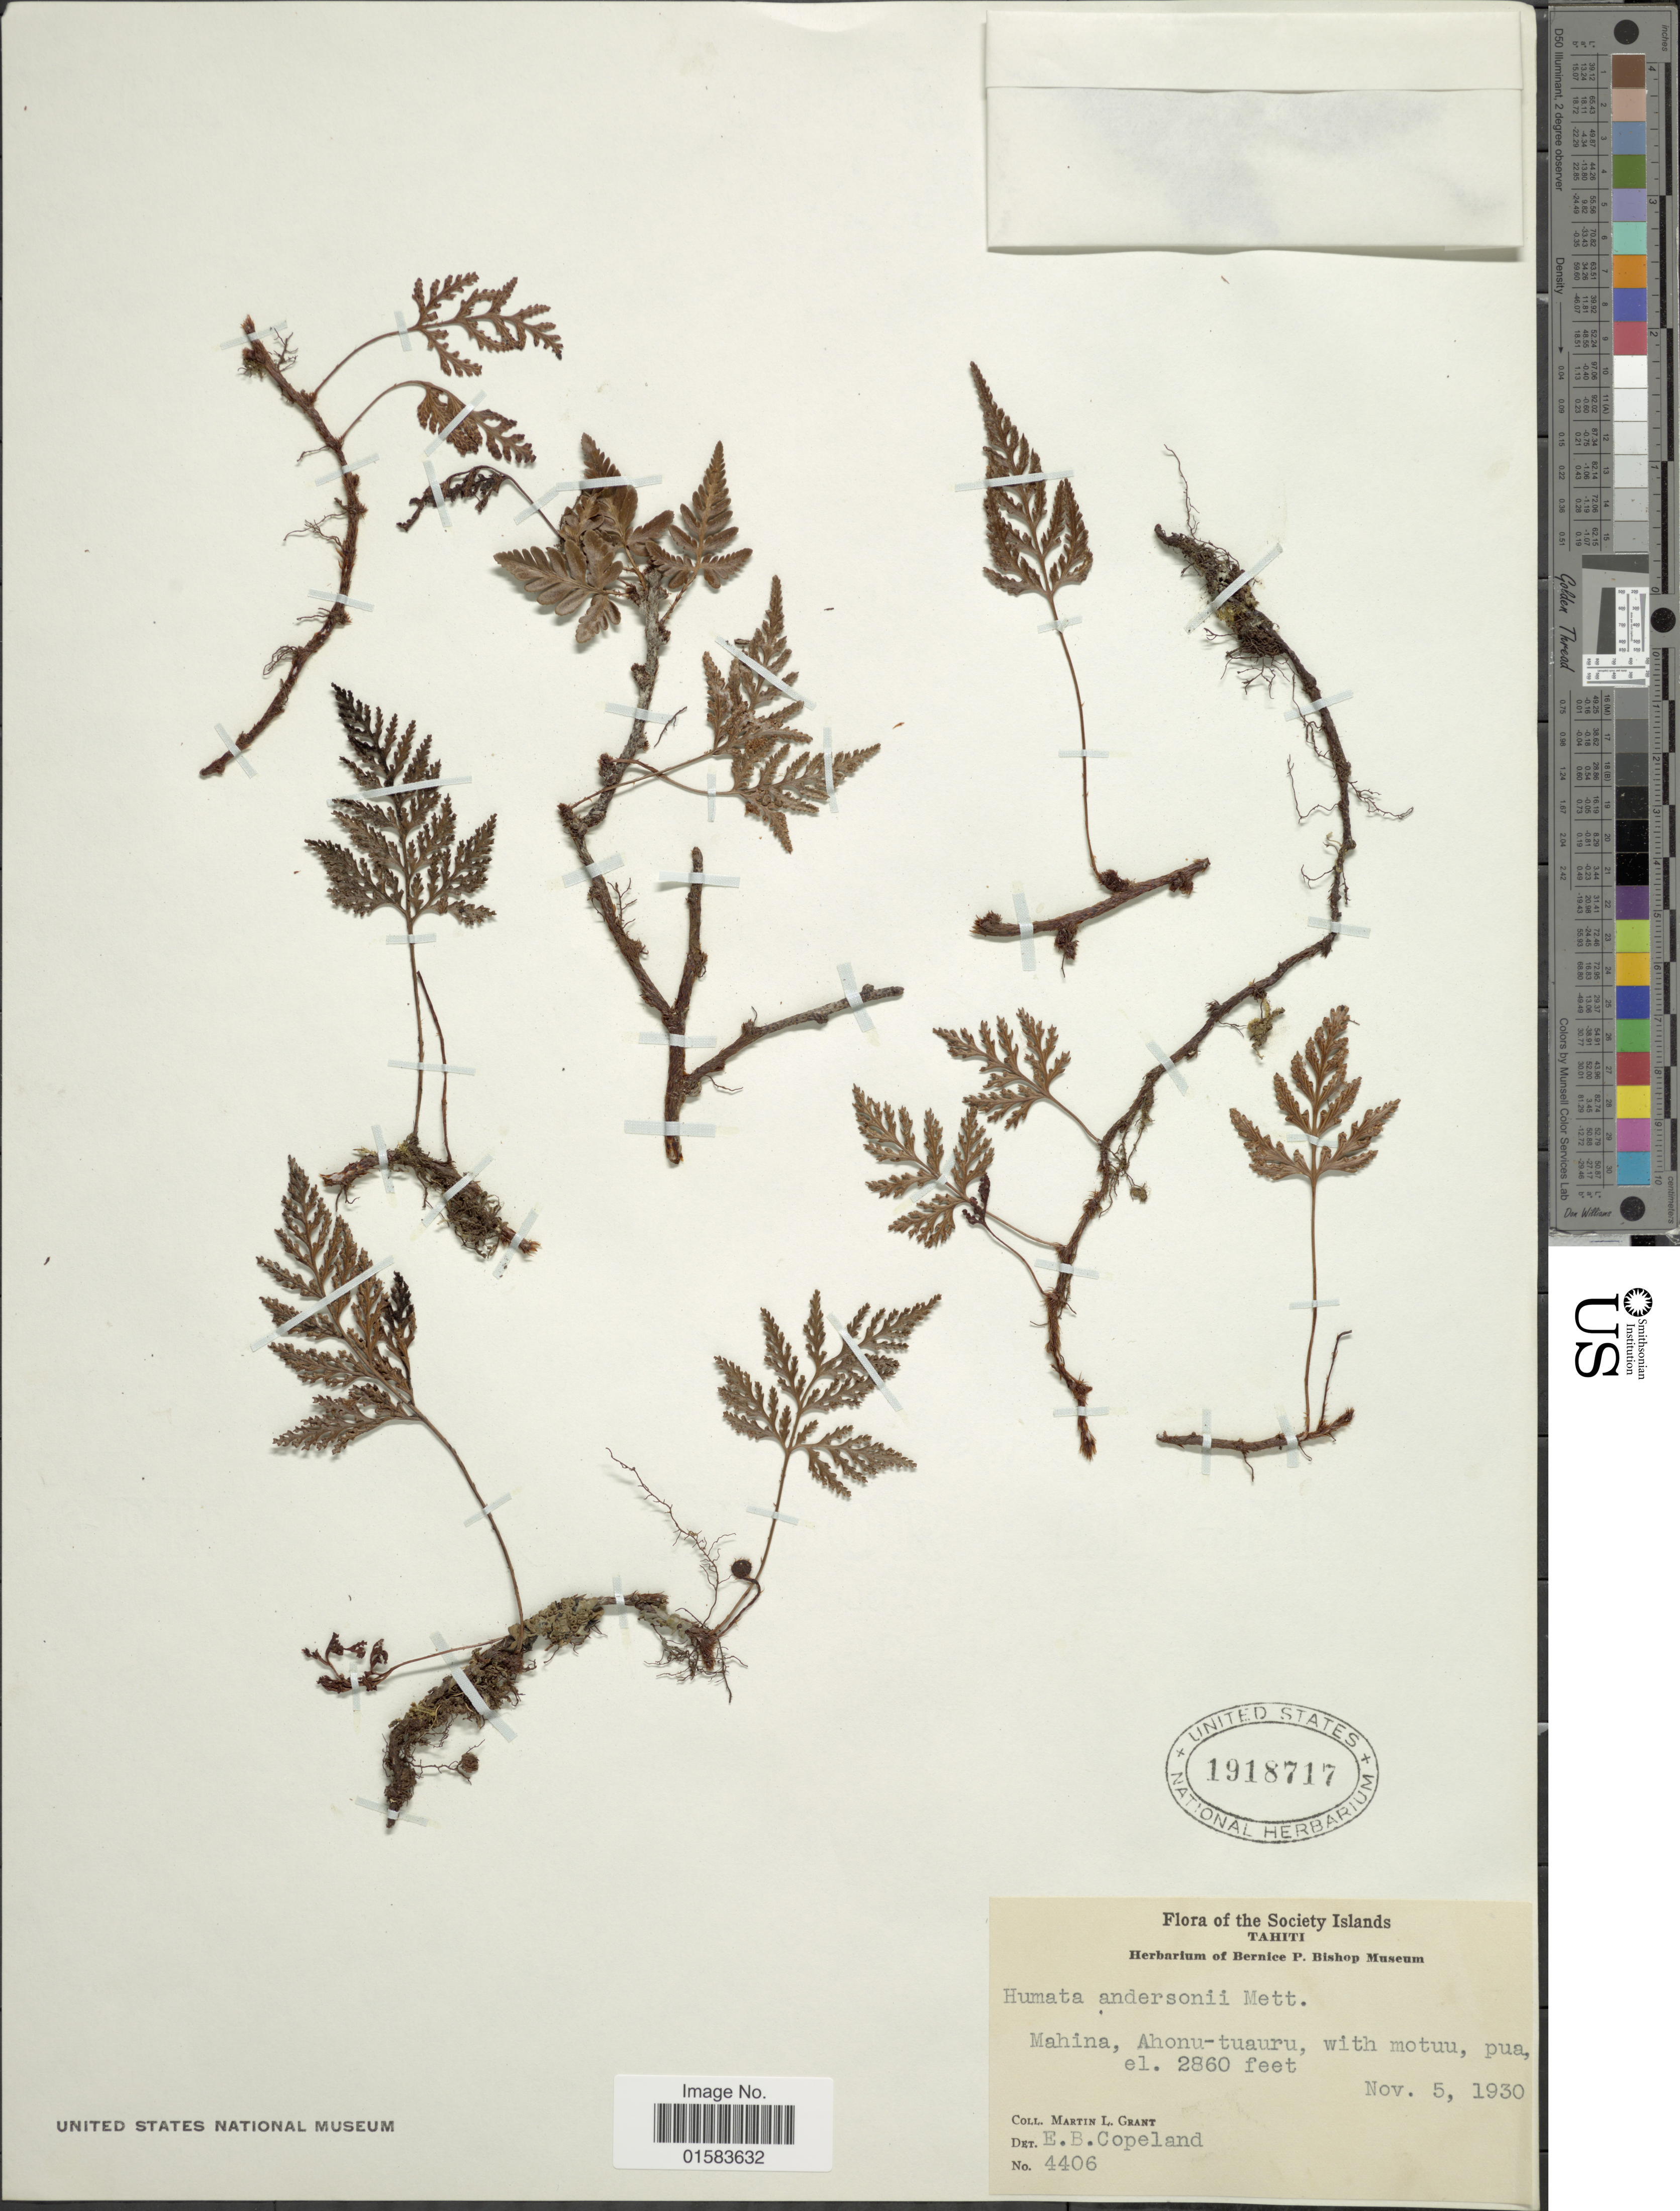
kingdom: Plantae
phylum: Tracheophyta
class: Polypodiopsida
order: Polypodiales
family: Davalliaceae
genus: Davallia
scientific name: Davallia repens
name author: (L. f.) Kuhn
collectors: M. L. Grant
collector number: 4406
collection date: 1930-11-05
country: French Polynesia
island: Tahiti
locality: Tahiti, The Society Islands, Mahina, Ahony-tuauru, with motuu, pua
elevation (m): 872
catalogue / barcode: US 1918717